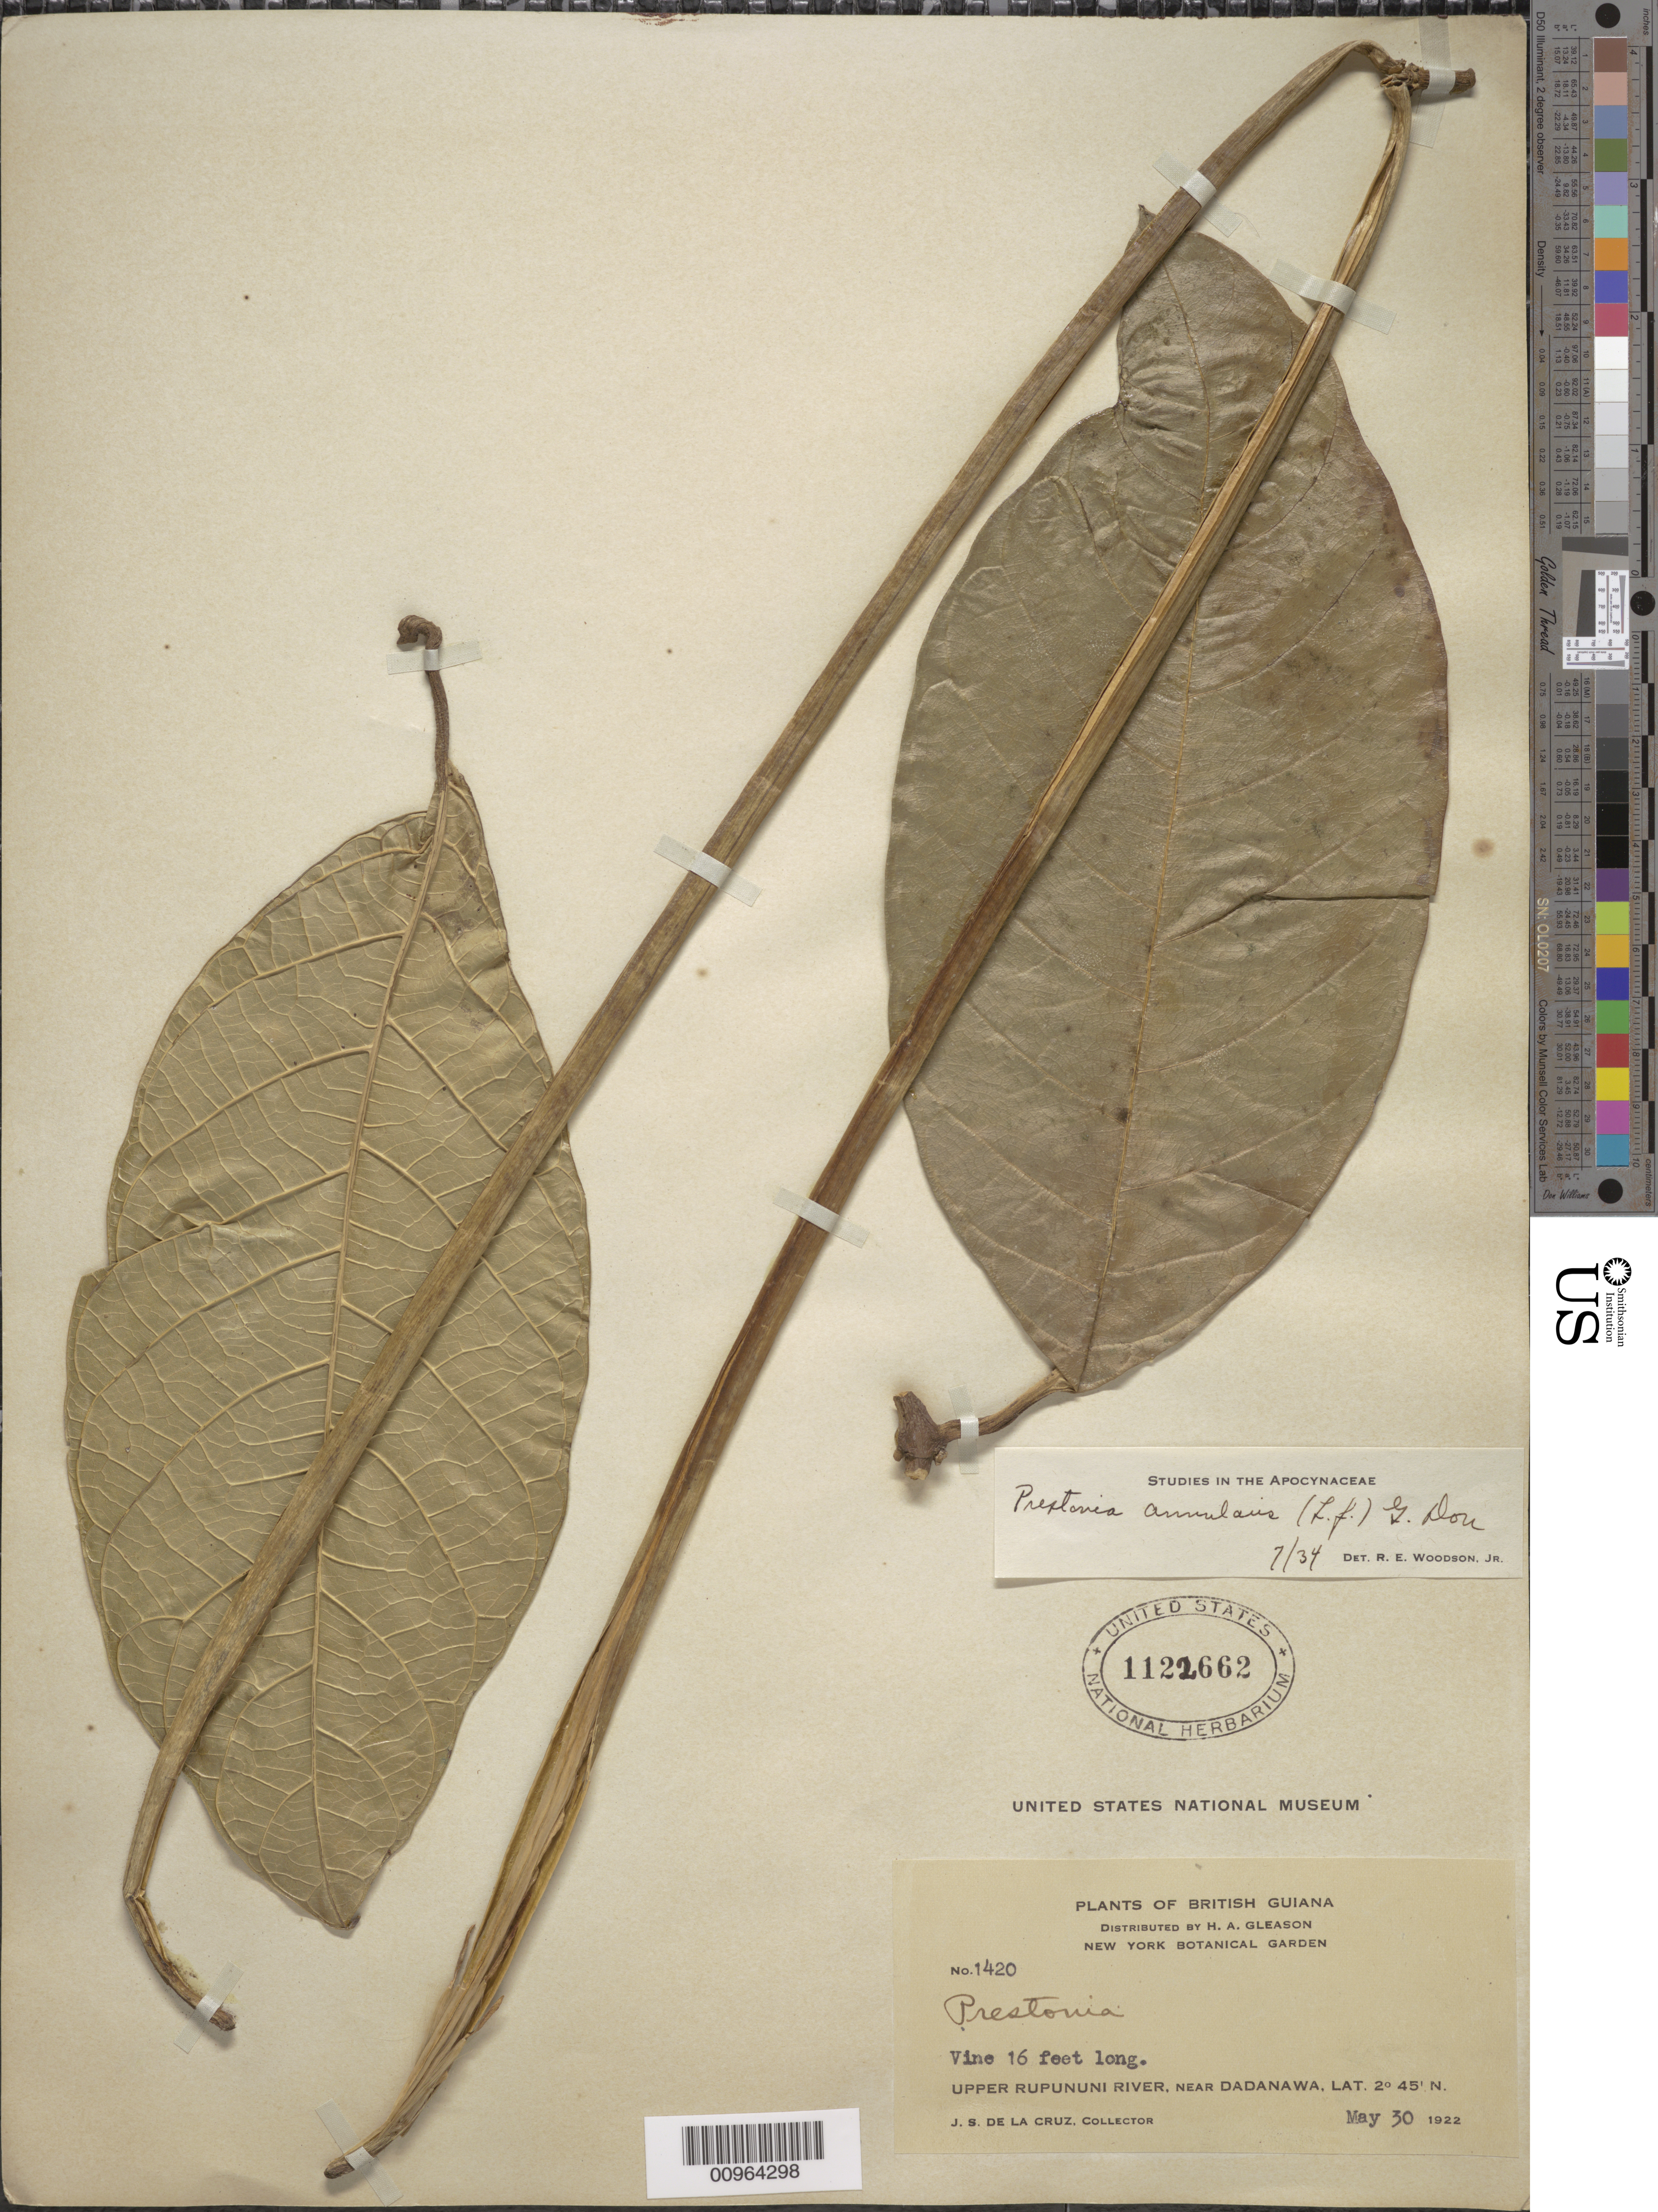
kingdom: Plantae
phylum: Tracheophyta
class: Magnoliopsida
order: Gentianales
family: Apocynaceae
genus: Prestonia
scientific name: Prestonia annularis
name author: (L. f.) G. Don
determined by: Woodson, R. E., Jr.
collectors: J. S. de la Cruz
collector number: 1420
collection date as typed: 30-May-22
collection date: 1922-05-30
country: Guyana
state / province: U. Takutu-U. Essequibo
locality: Dadanawa, vic., upper Rupununi R.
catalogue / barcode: US 1122662